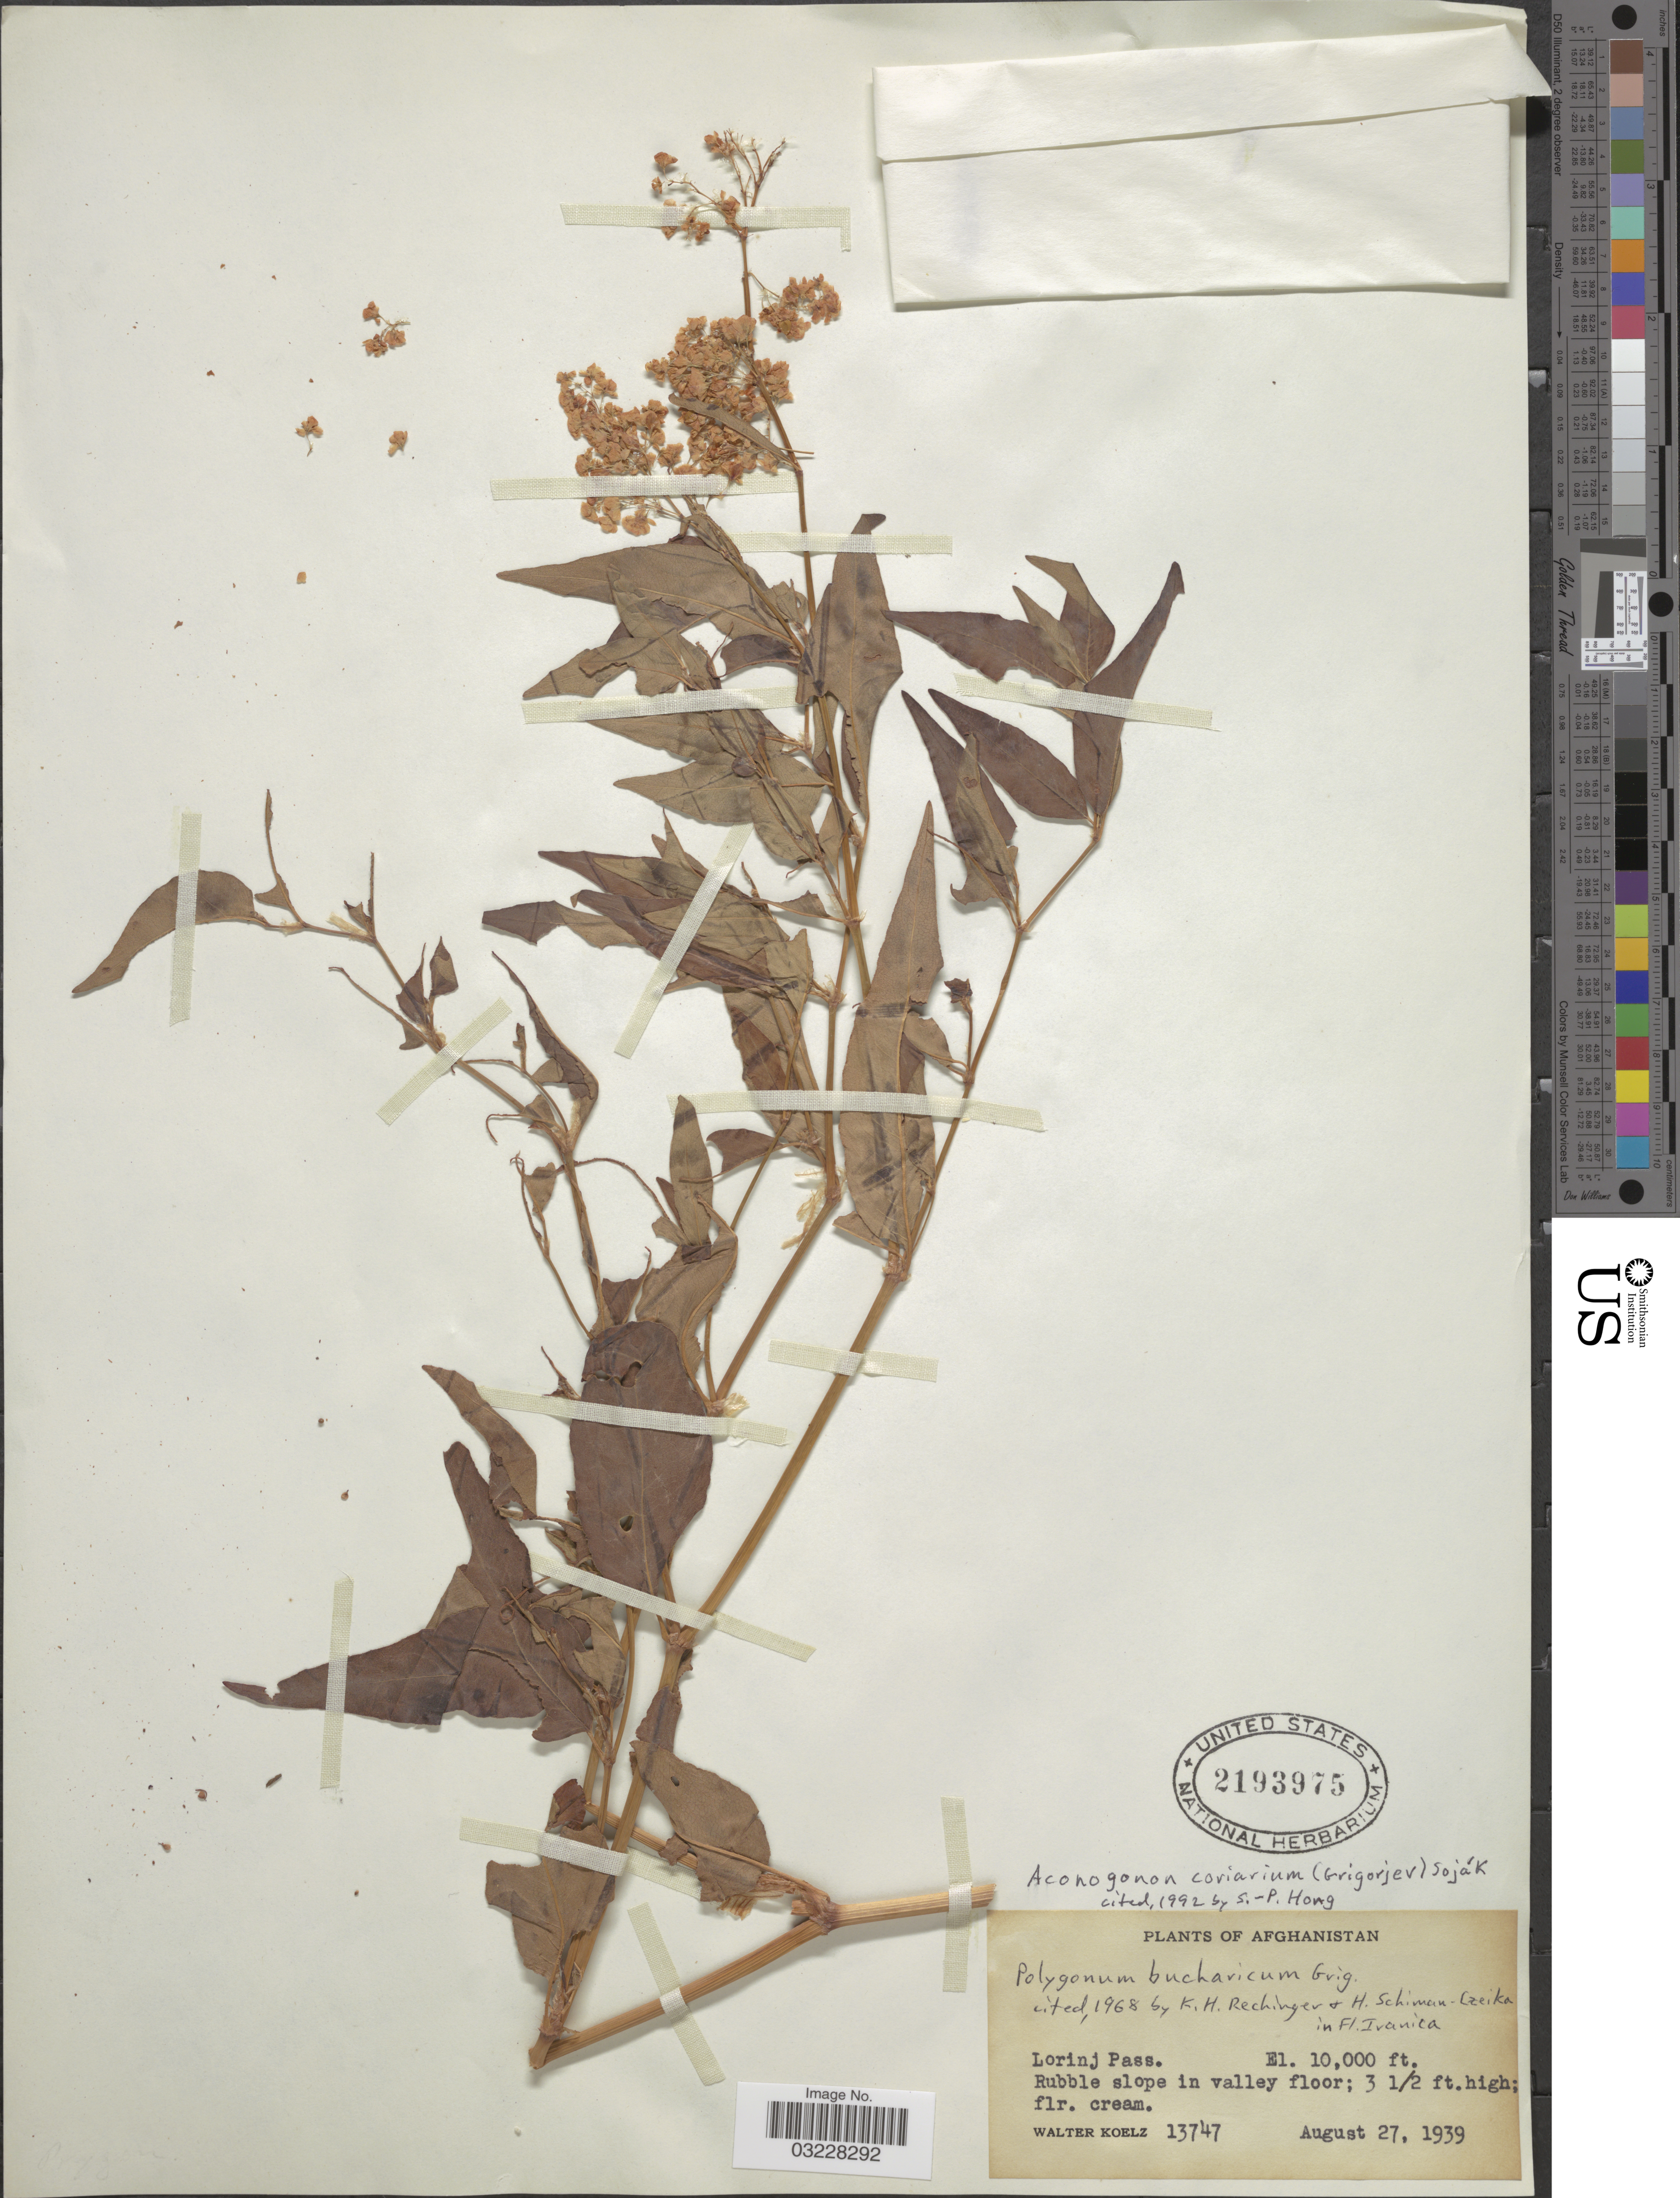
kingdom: Plantae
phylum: Tracheophyta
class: Magnoliopsida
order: Caryophyllales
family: Polygonaceae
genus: Koenigia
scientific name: Koenigia coriaria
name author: (Grig.) T.M. Schust. & Reveal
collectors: W. N. Koelz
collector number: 13747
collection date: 1939-08-27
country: Afghanistan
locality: Lorinj Pass.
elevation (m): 3048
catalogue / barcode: US 2193975